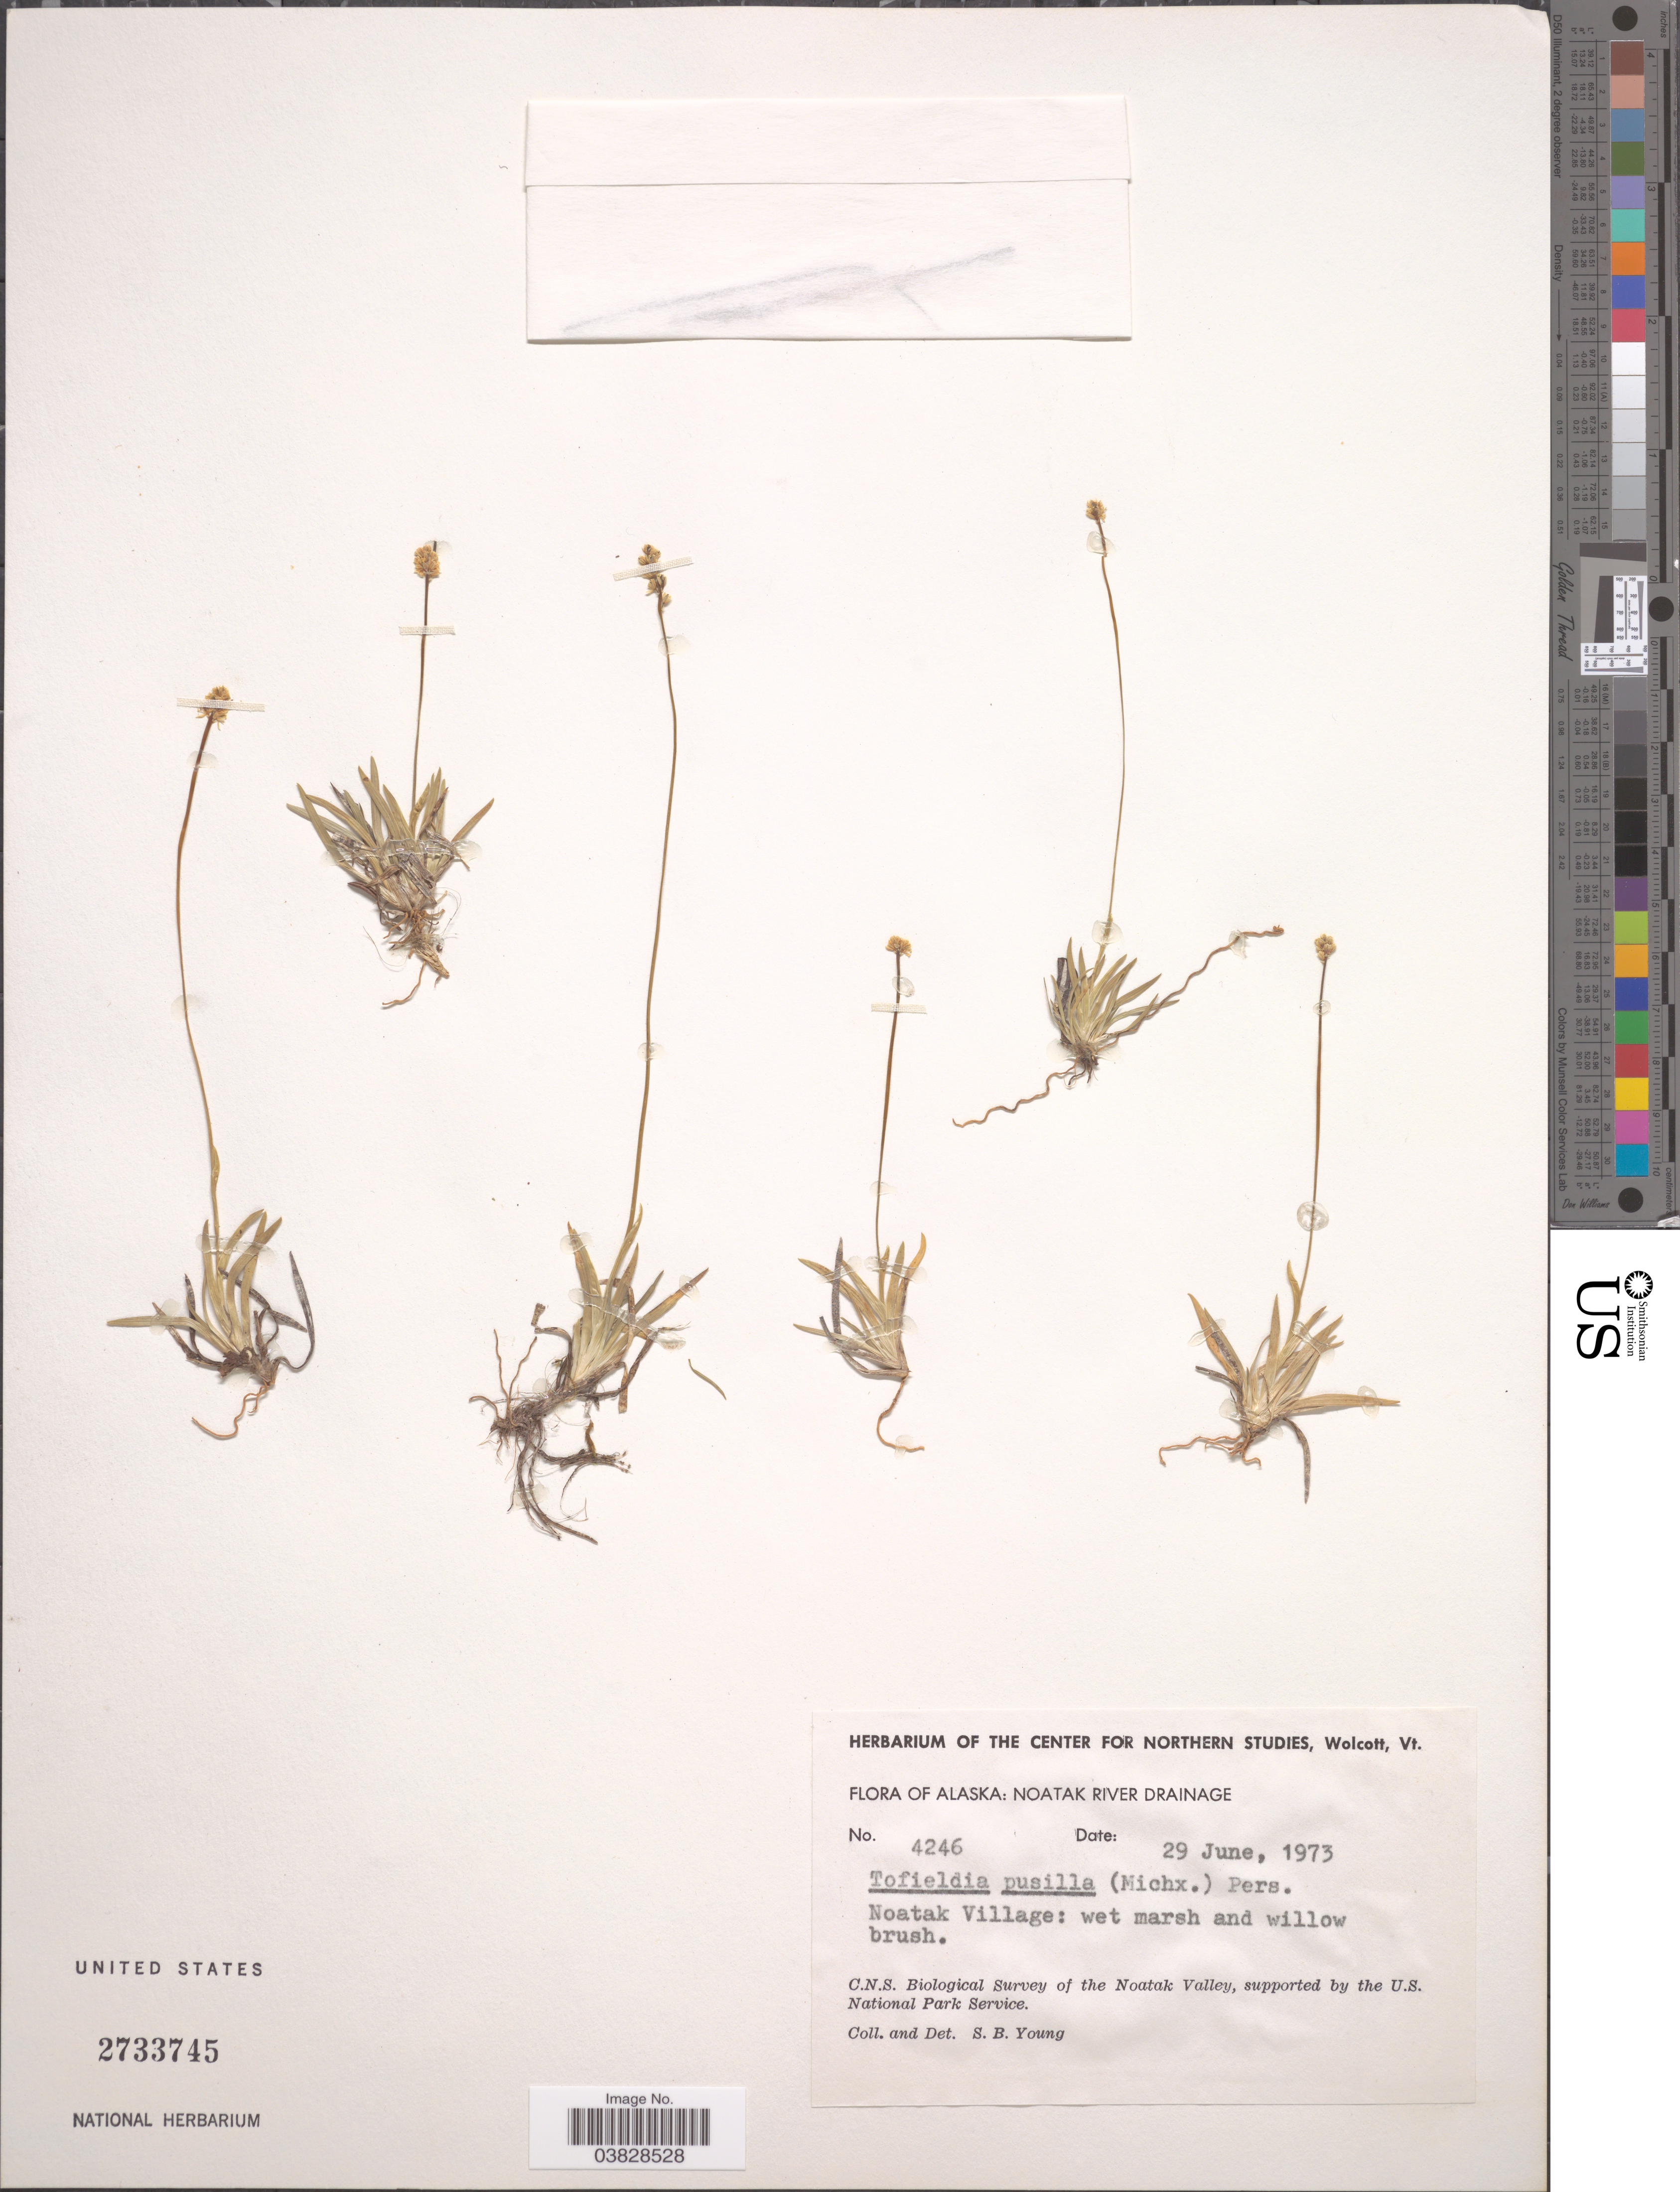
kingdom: Plantae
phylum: Tracheophyta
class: Liliopsida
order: Alismatales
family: Tofieldiaceae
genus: Tofieldia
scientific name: Tofieldia pusilla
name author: (Michx.) Pers.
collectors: S. Young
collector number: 4246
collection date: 1973-06-29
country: United States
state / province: Alaska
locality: Noatak River Drainage. Noatak Village. C.N.S. Biological Survey of the Noatak Valley [unsure placement].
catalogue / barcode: US 2733745